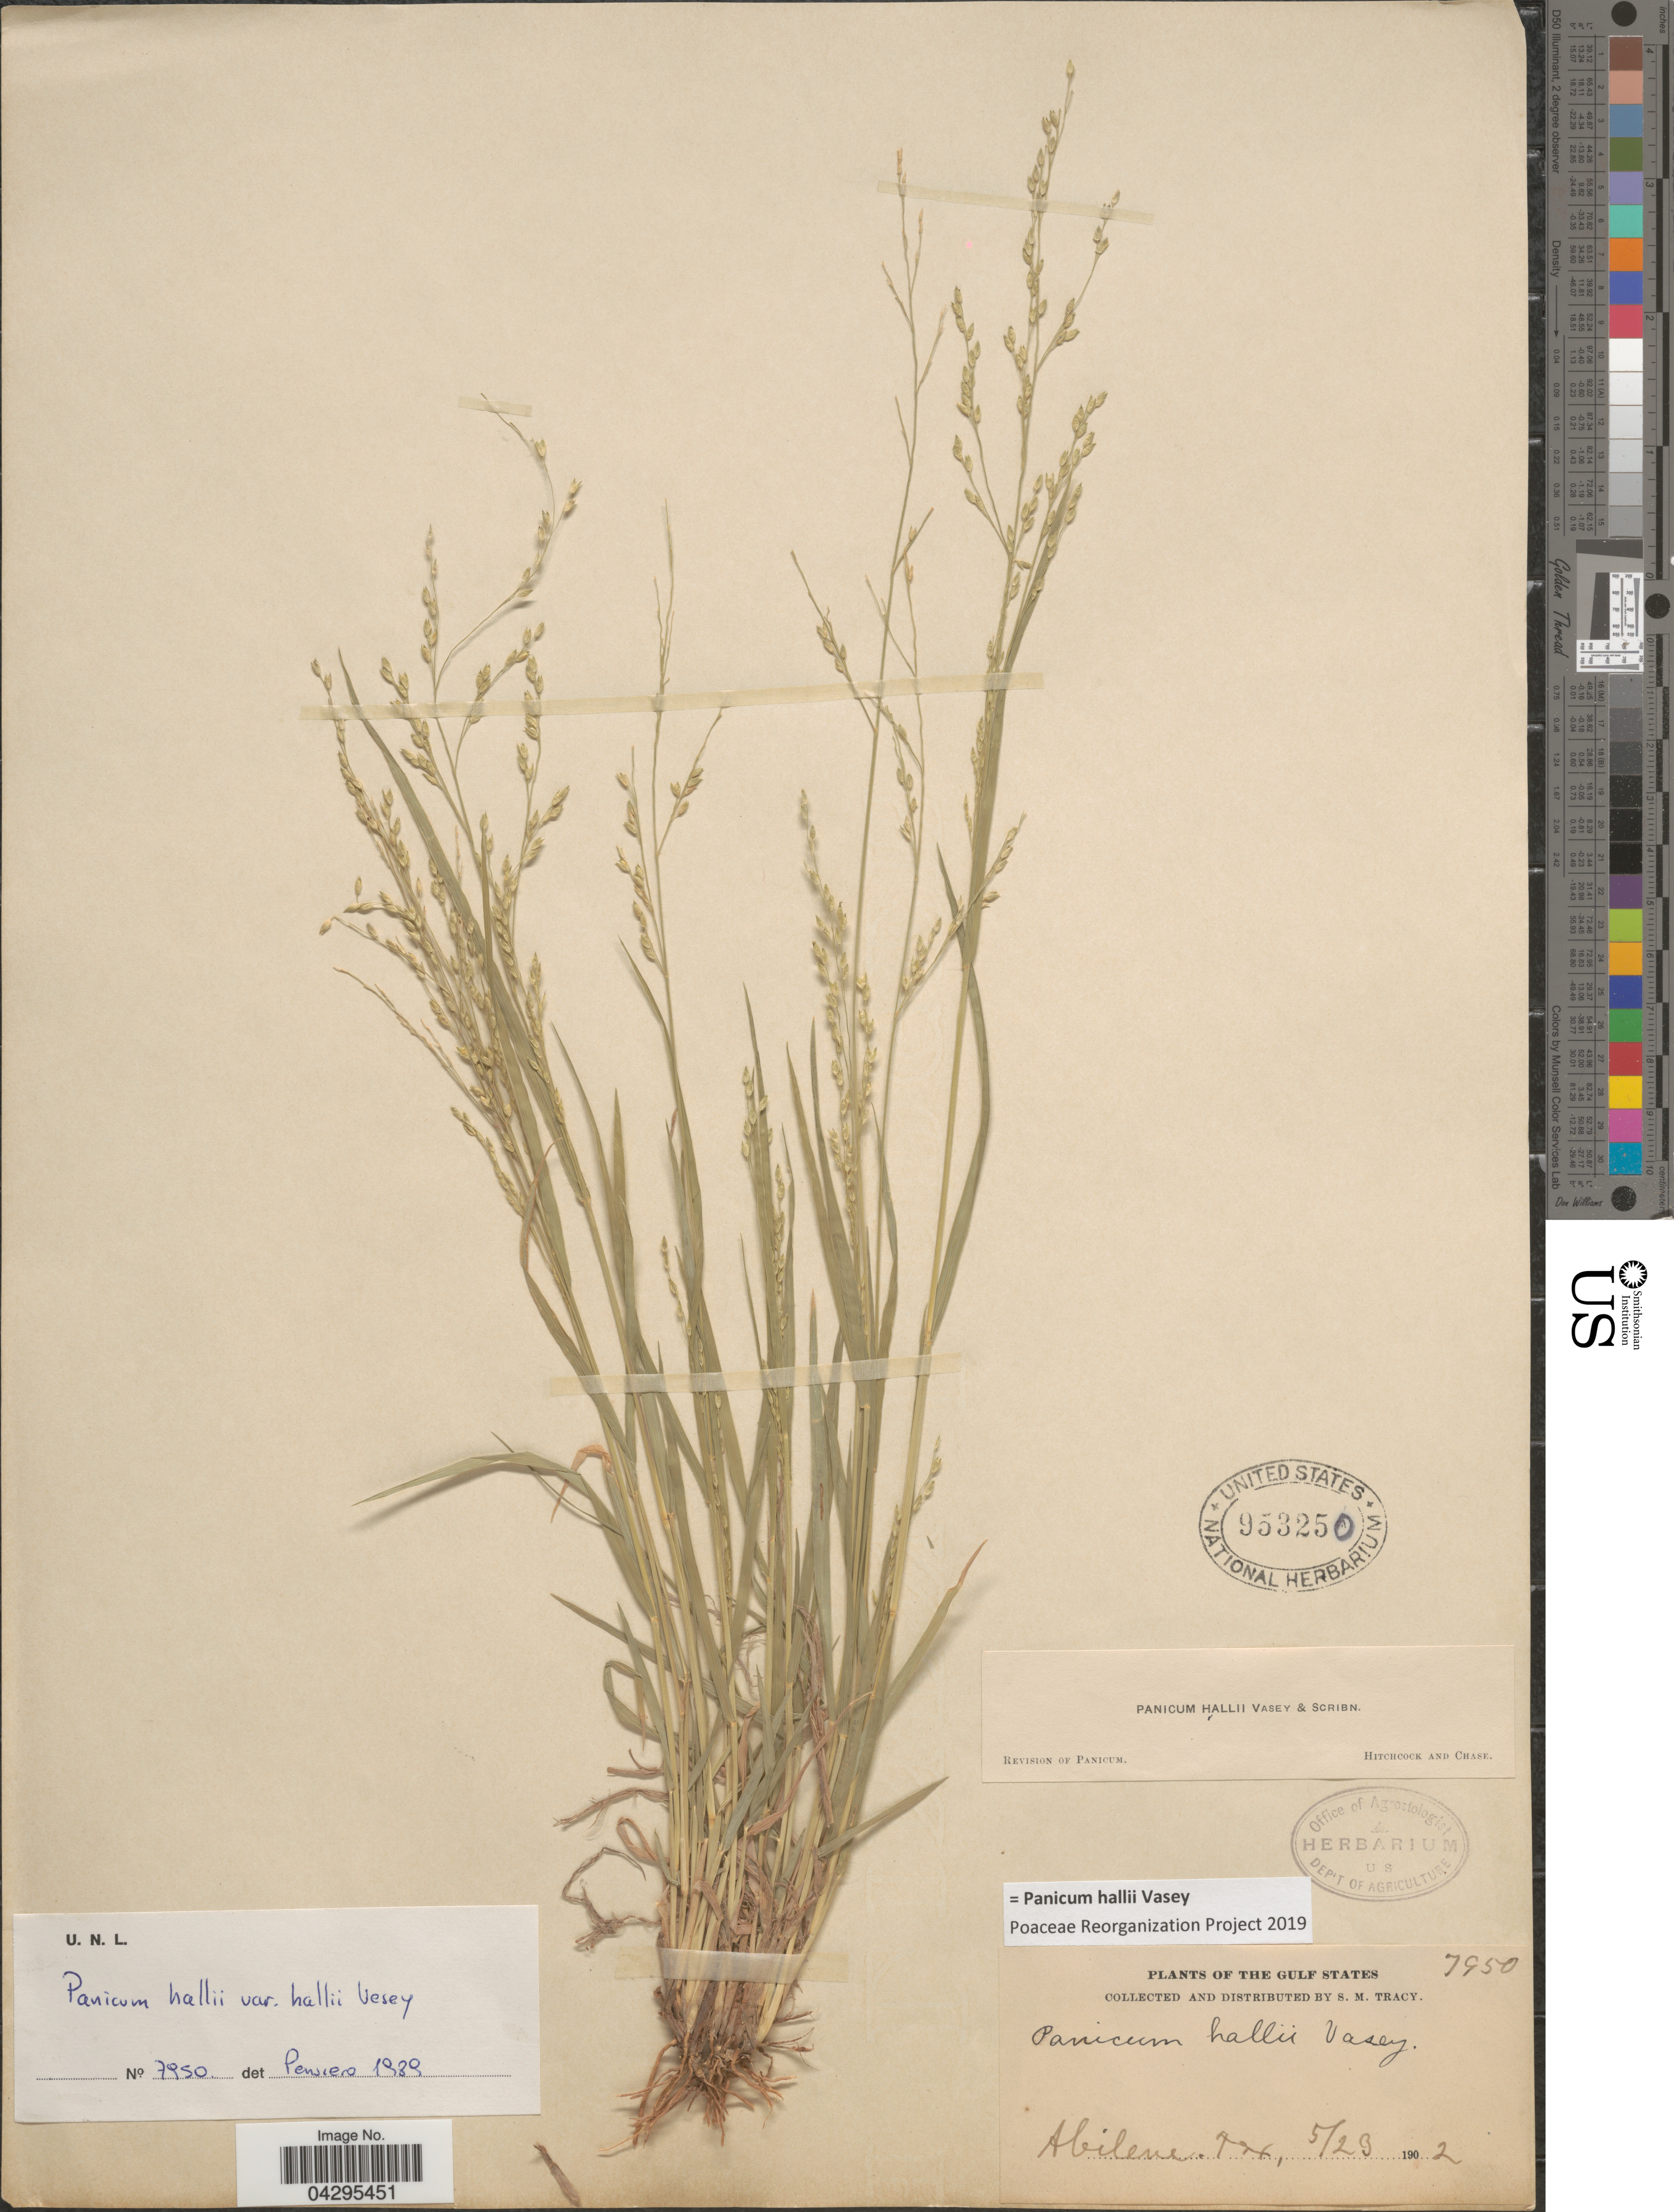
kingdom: Plantae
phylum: Tracheophyta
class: Liliopsida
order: Poales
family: Poaceae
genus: Panicum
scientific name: Panicum hallii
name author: Vasey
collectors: S. M. Tracy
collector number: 7950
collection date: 1902-05-23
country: United States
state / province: Texas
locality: The Gulf States. Abilene.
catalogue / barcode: US 953250